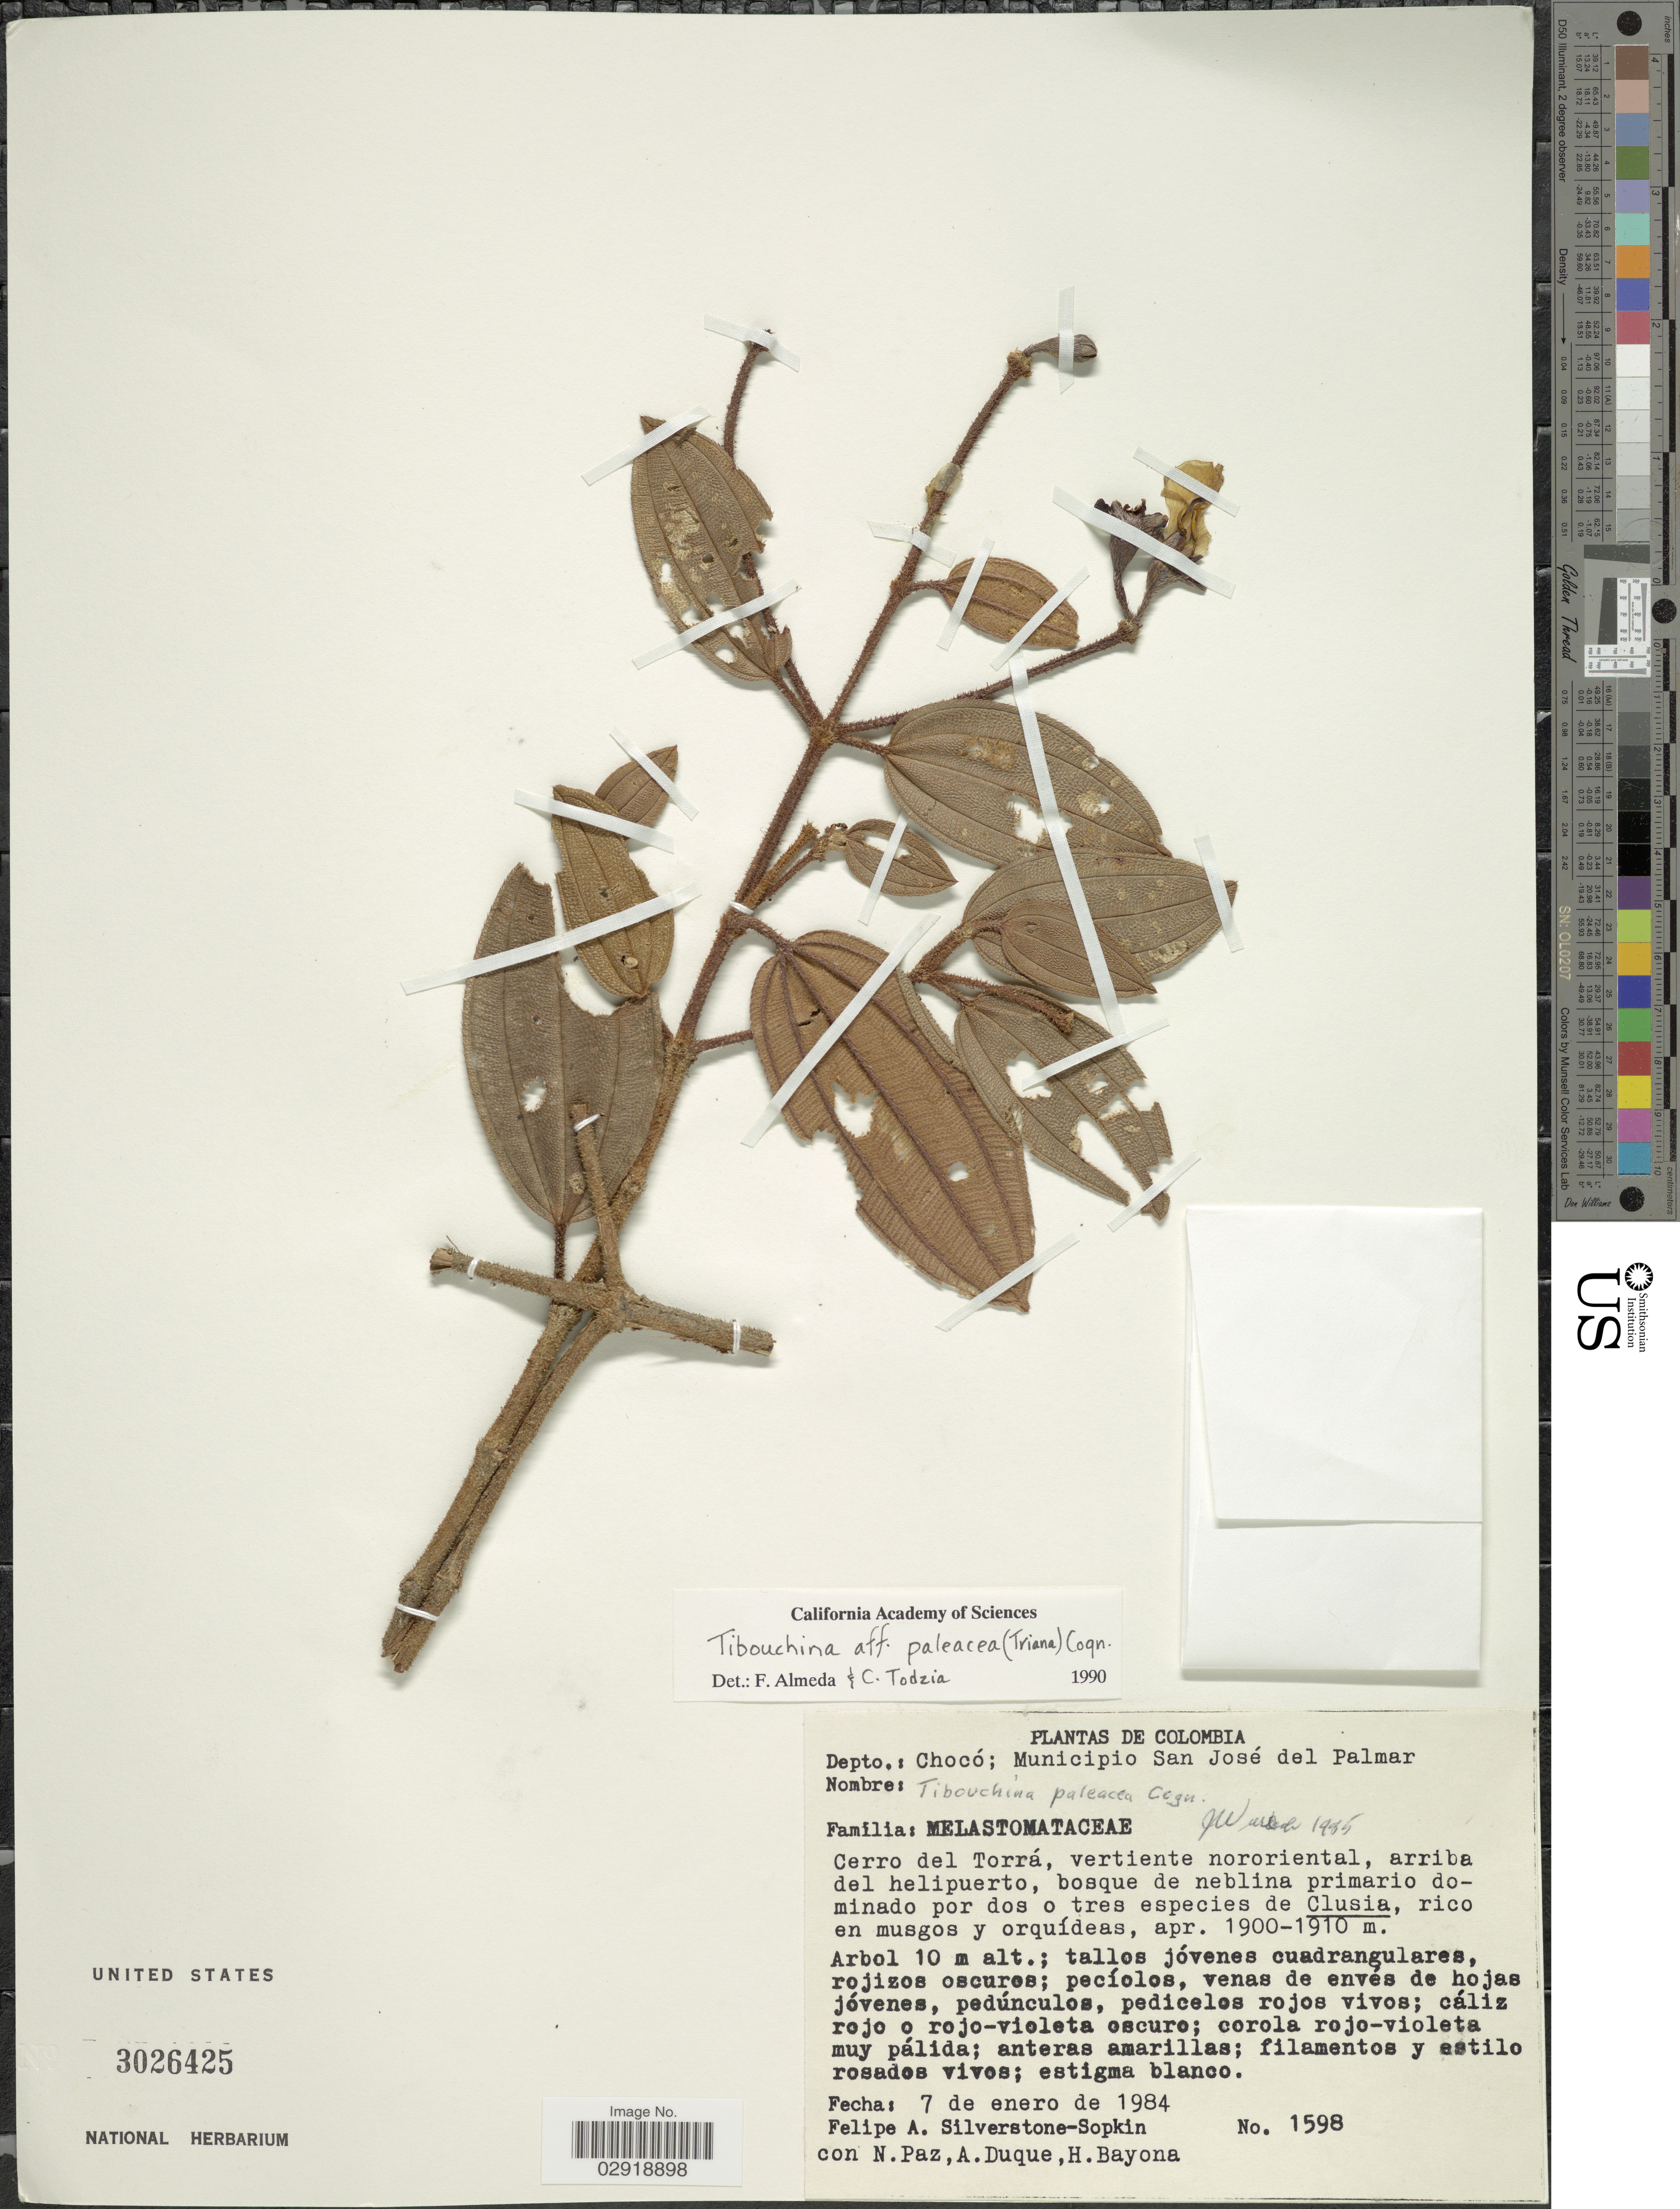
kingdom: Plantae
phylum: Tracheophyta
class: Magnoliopsida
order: Myrtales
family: Melastomataceae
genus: Andesanthus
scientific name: Andesanthus paleaceus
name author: (Triana) P.J.F. Guim. & Michelang.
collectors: P. A. Silverstone-Sopkin, N. Paz, A. Duque & H. Bayona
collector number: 1598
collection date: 1984-01-07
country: Colombia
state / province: Chocó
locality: Depto.: Chocó; Municipio San José del Palmar. Cerro del Torrá, vertiente nororiental, arriba del helipuerto.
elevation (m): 1900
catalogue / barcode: US 3026425